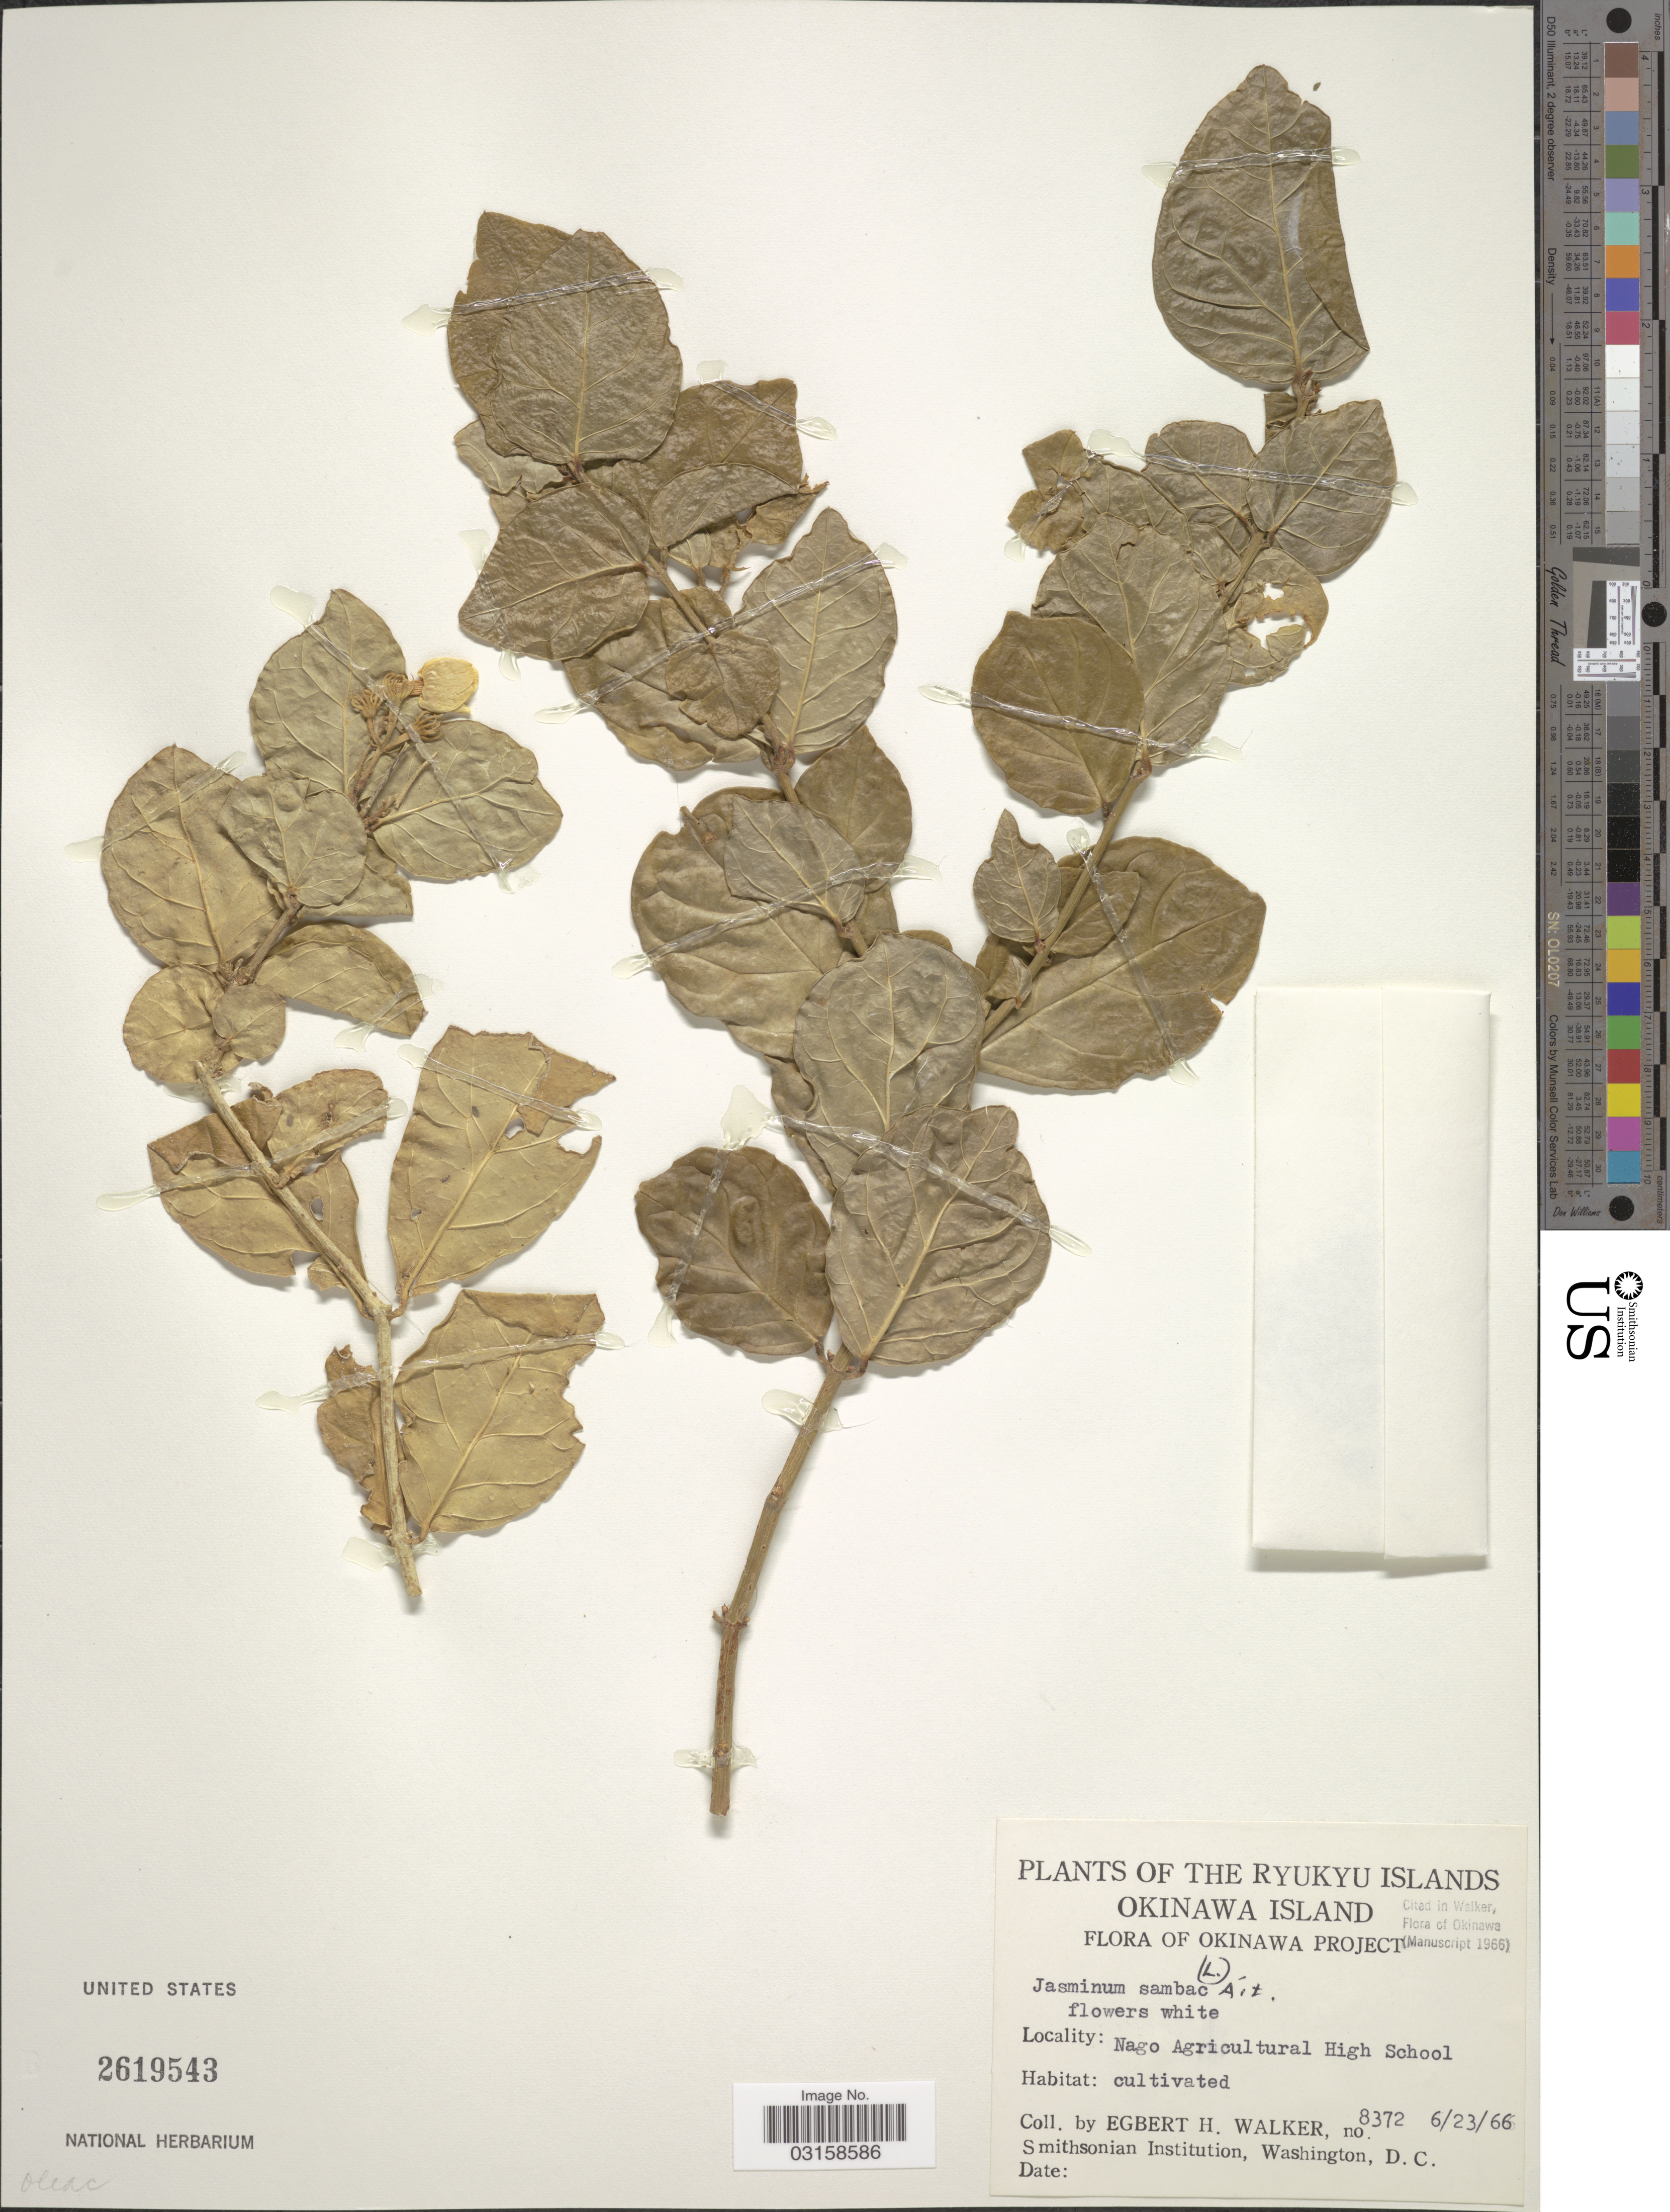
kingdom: Plantae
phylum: Tracheophyta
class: Magnoliopsida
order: Lamiales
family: Oleaceae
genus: Jasminum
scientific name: Jasminum sambac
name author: (L.) Aiton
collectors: E. H. Walker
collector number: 8372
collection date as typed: Transcribed d/m/y: 23/6/66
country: Japan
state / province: Okinawa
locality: Ryukyu Islands. Nago Agricultural High School.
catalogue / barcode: US 2619543